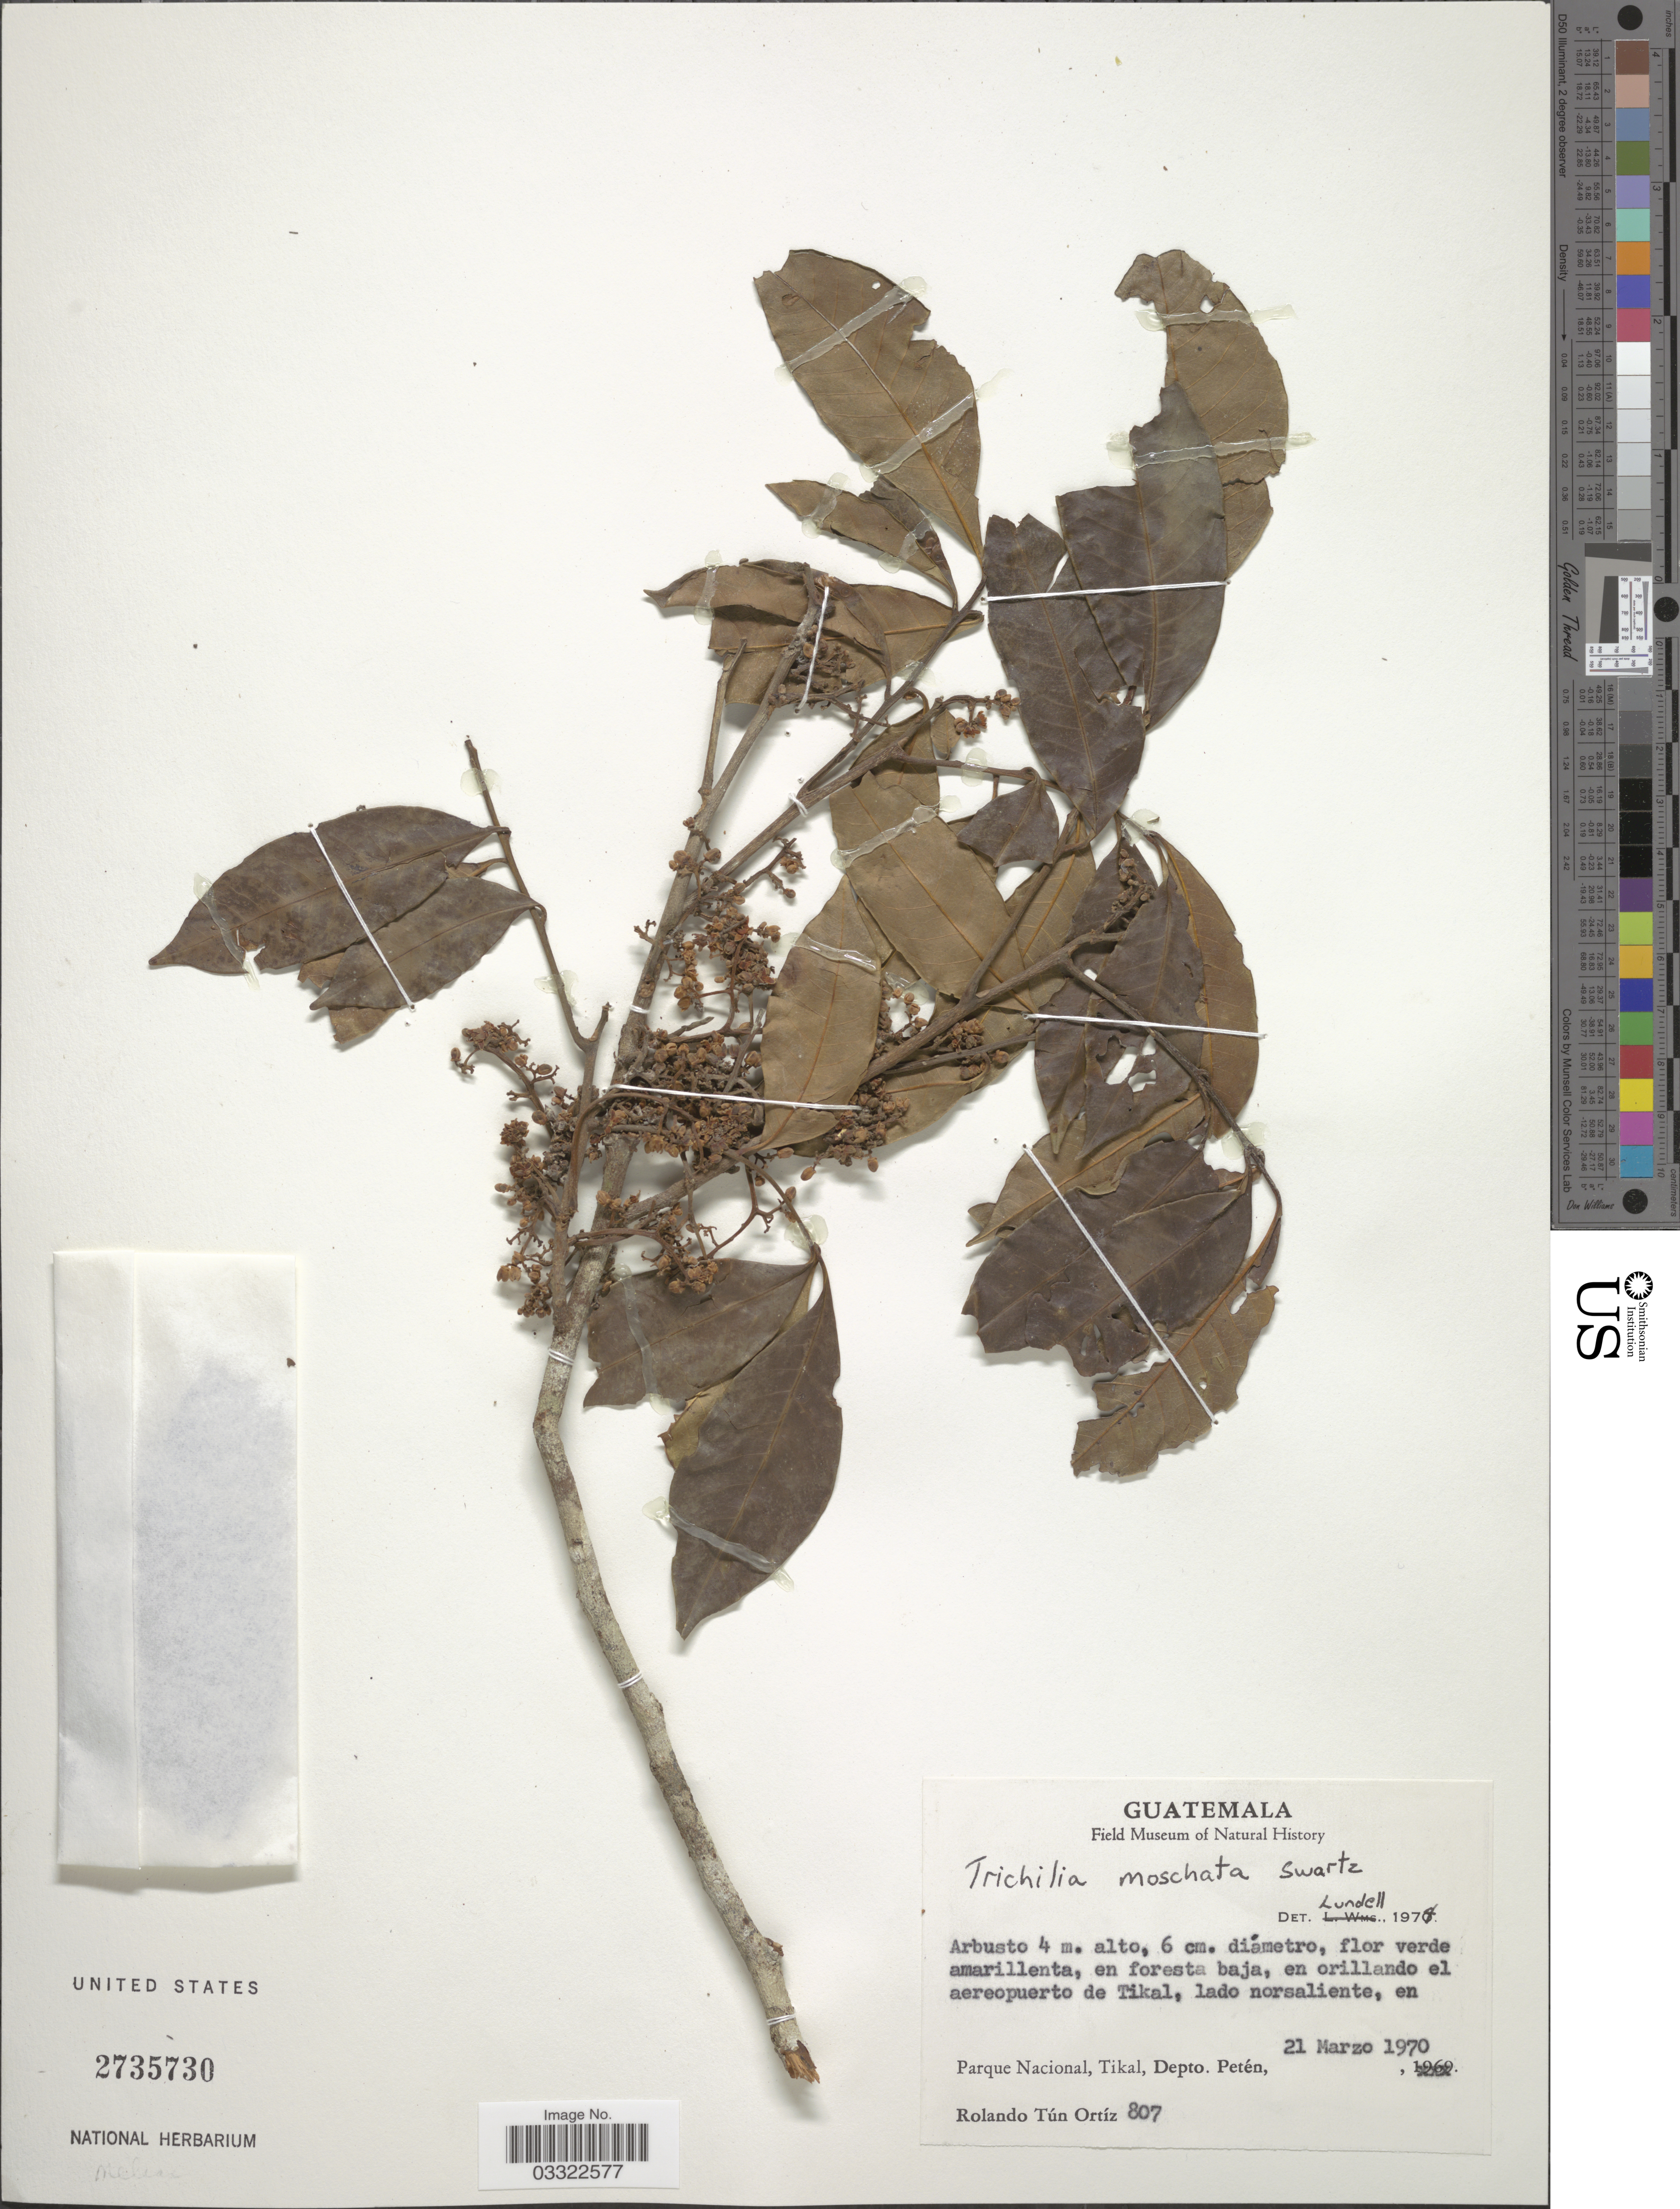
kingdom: Plantae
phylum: Tracheophyta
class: Magnoliopsida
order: Sapindales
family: Meliaceae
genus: Trichilia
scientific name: Trichilia moschata subsp. moschata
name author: Sw.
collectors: R. Tún Ortíz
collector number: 807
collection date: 1970-03-21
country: Guatemala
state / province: El Petén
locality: En orillando el aereopuerto de Tikal, lado norsaliente, en Parque Nacional, Tikal, Depto. Petén.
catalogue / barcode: US 2735730